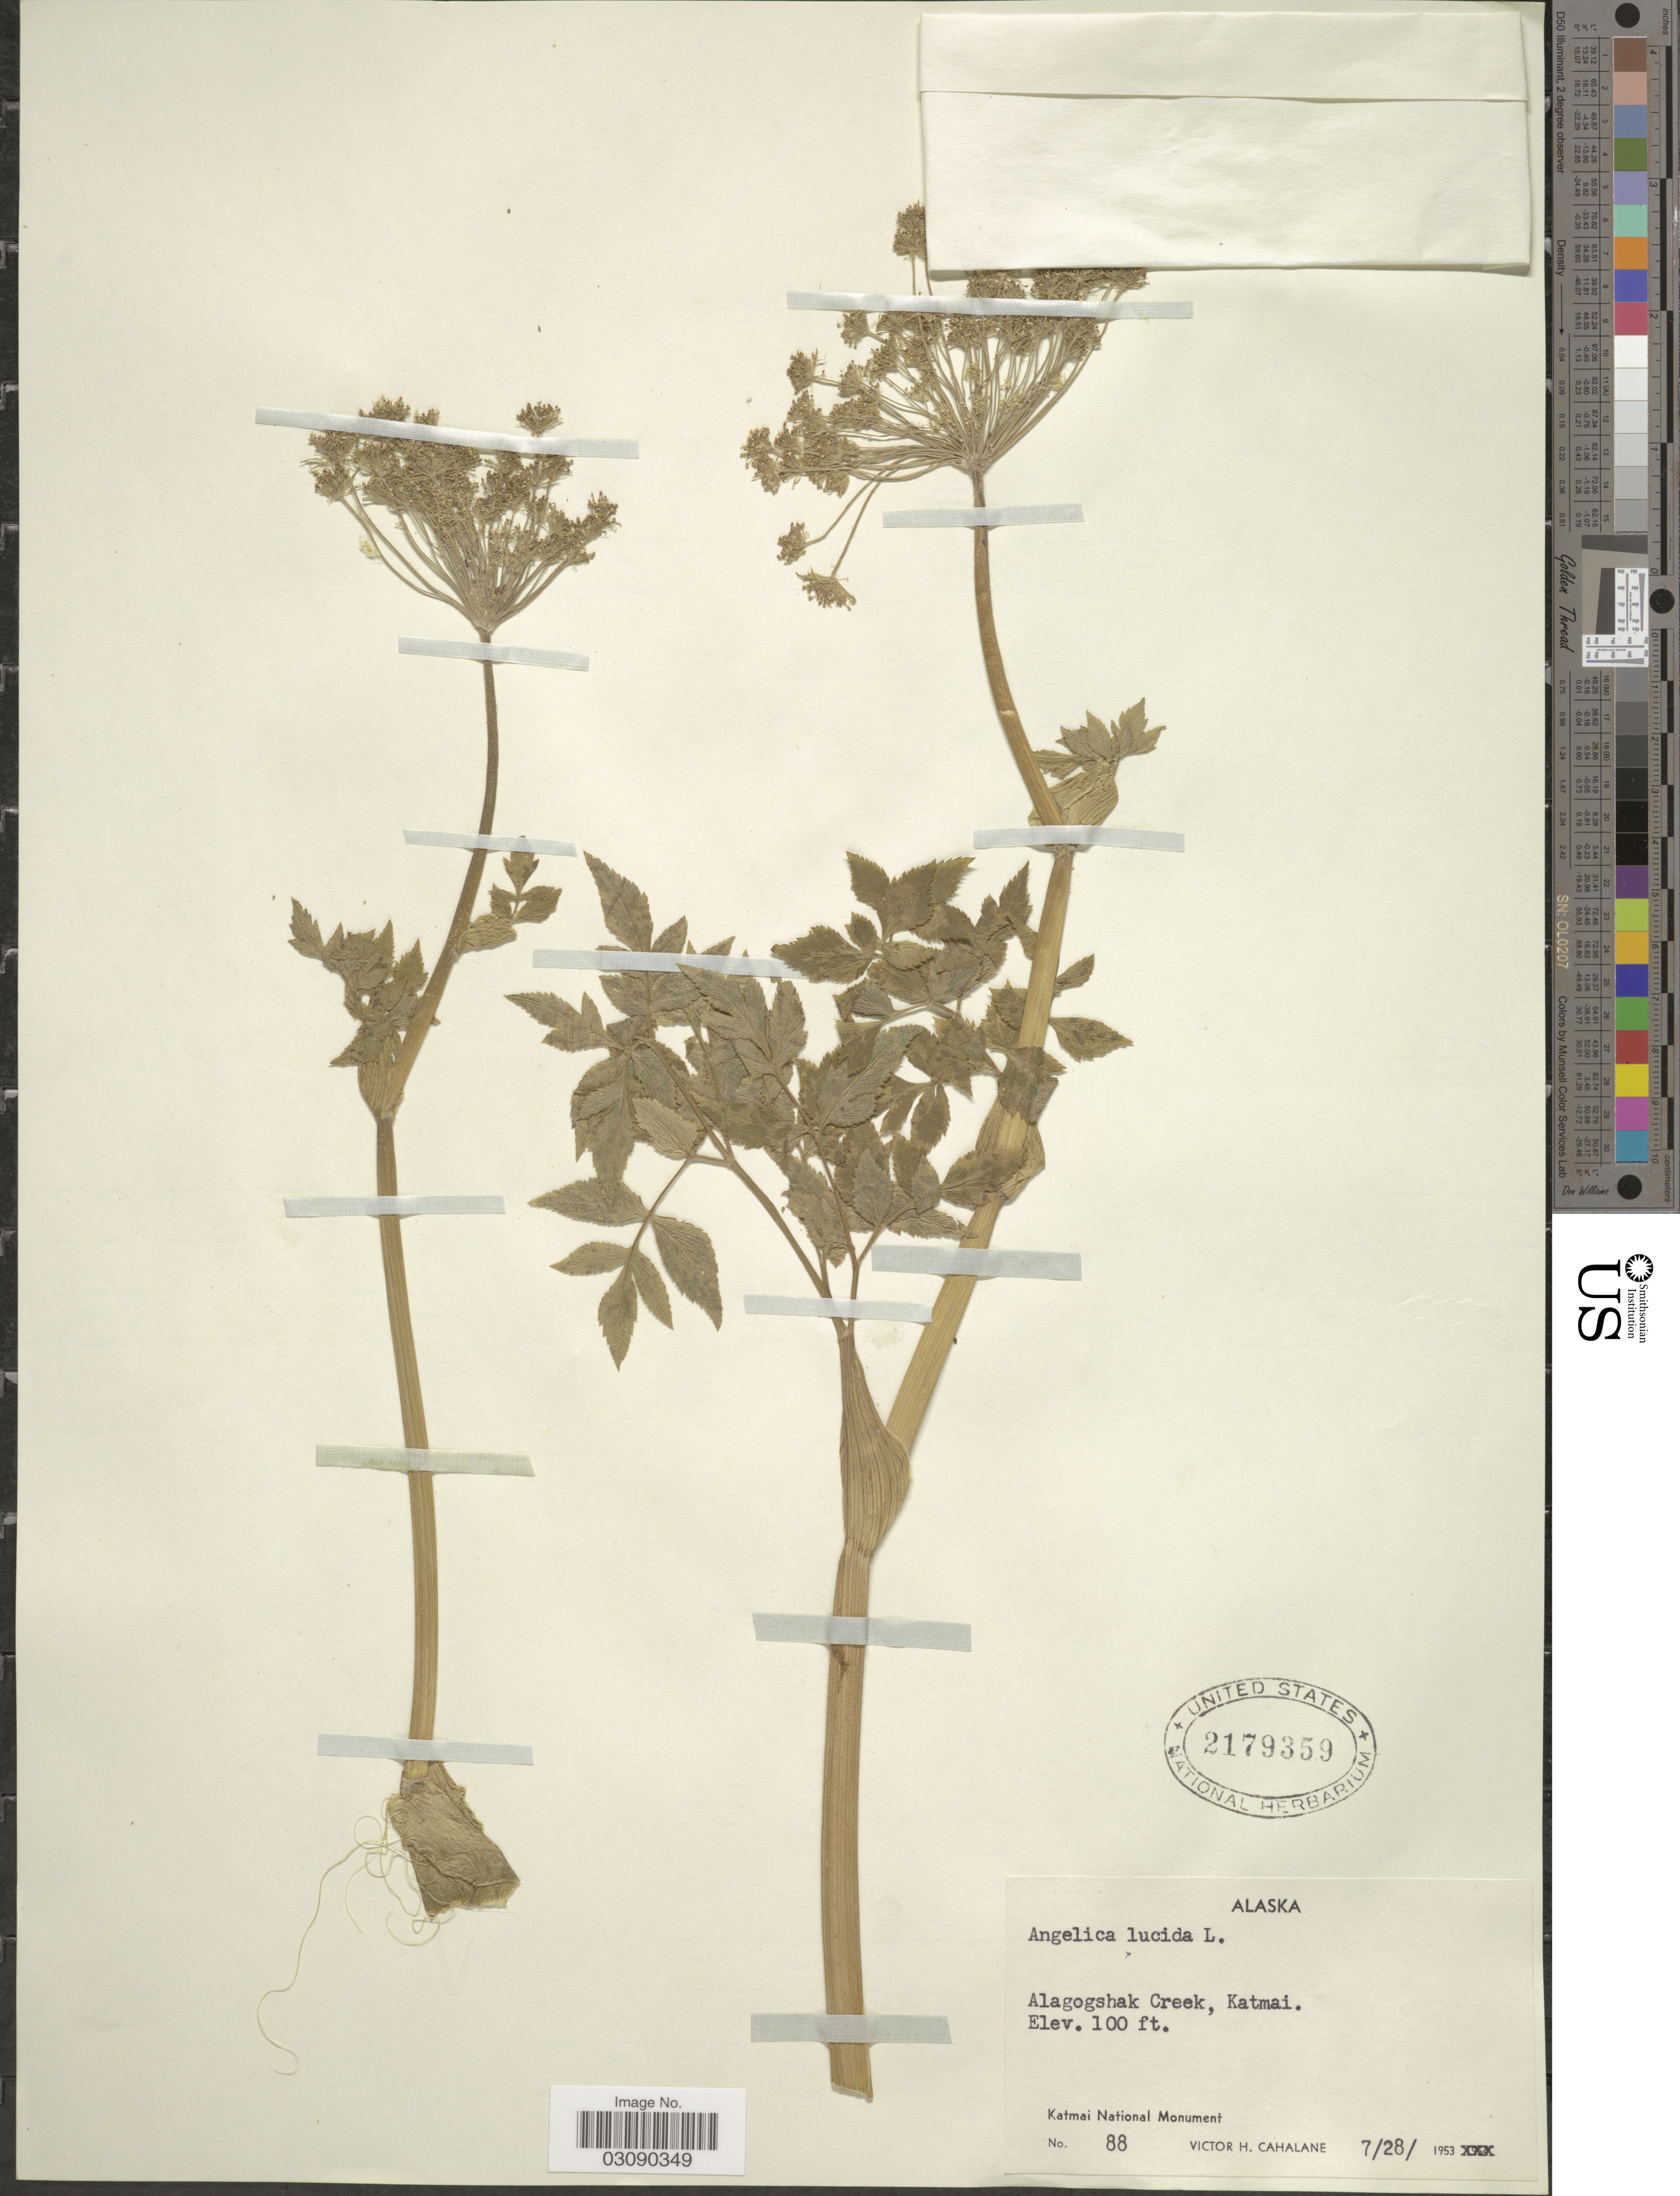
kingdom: Plantae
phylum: Tracheophyta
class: Magnoliopsida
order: Apiales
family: Apiaceae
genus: Angelica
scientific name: Angelica lucida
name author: L.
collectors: V. Cahalane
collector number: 88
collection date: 1953-07-28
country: United States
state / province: Alaska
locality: Alagogshak Creek, Katmai.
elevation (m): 30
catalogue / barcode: US 2179359